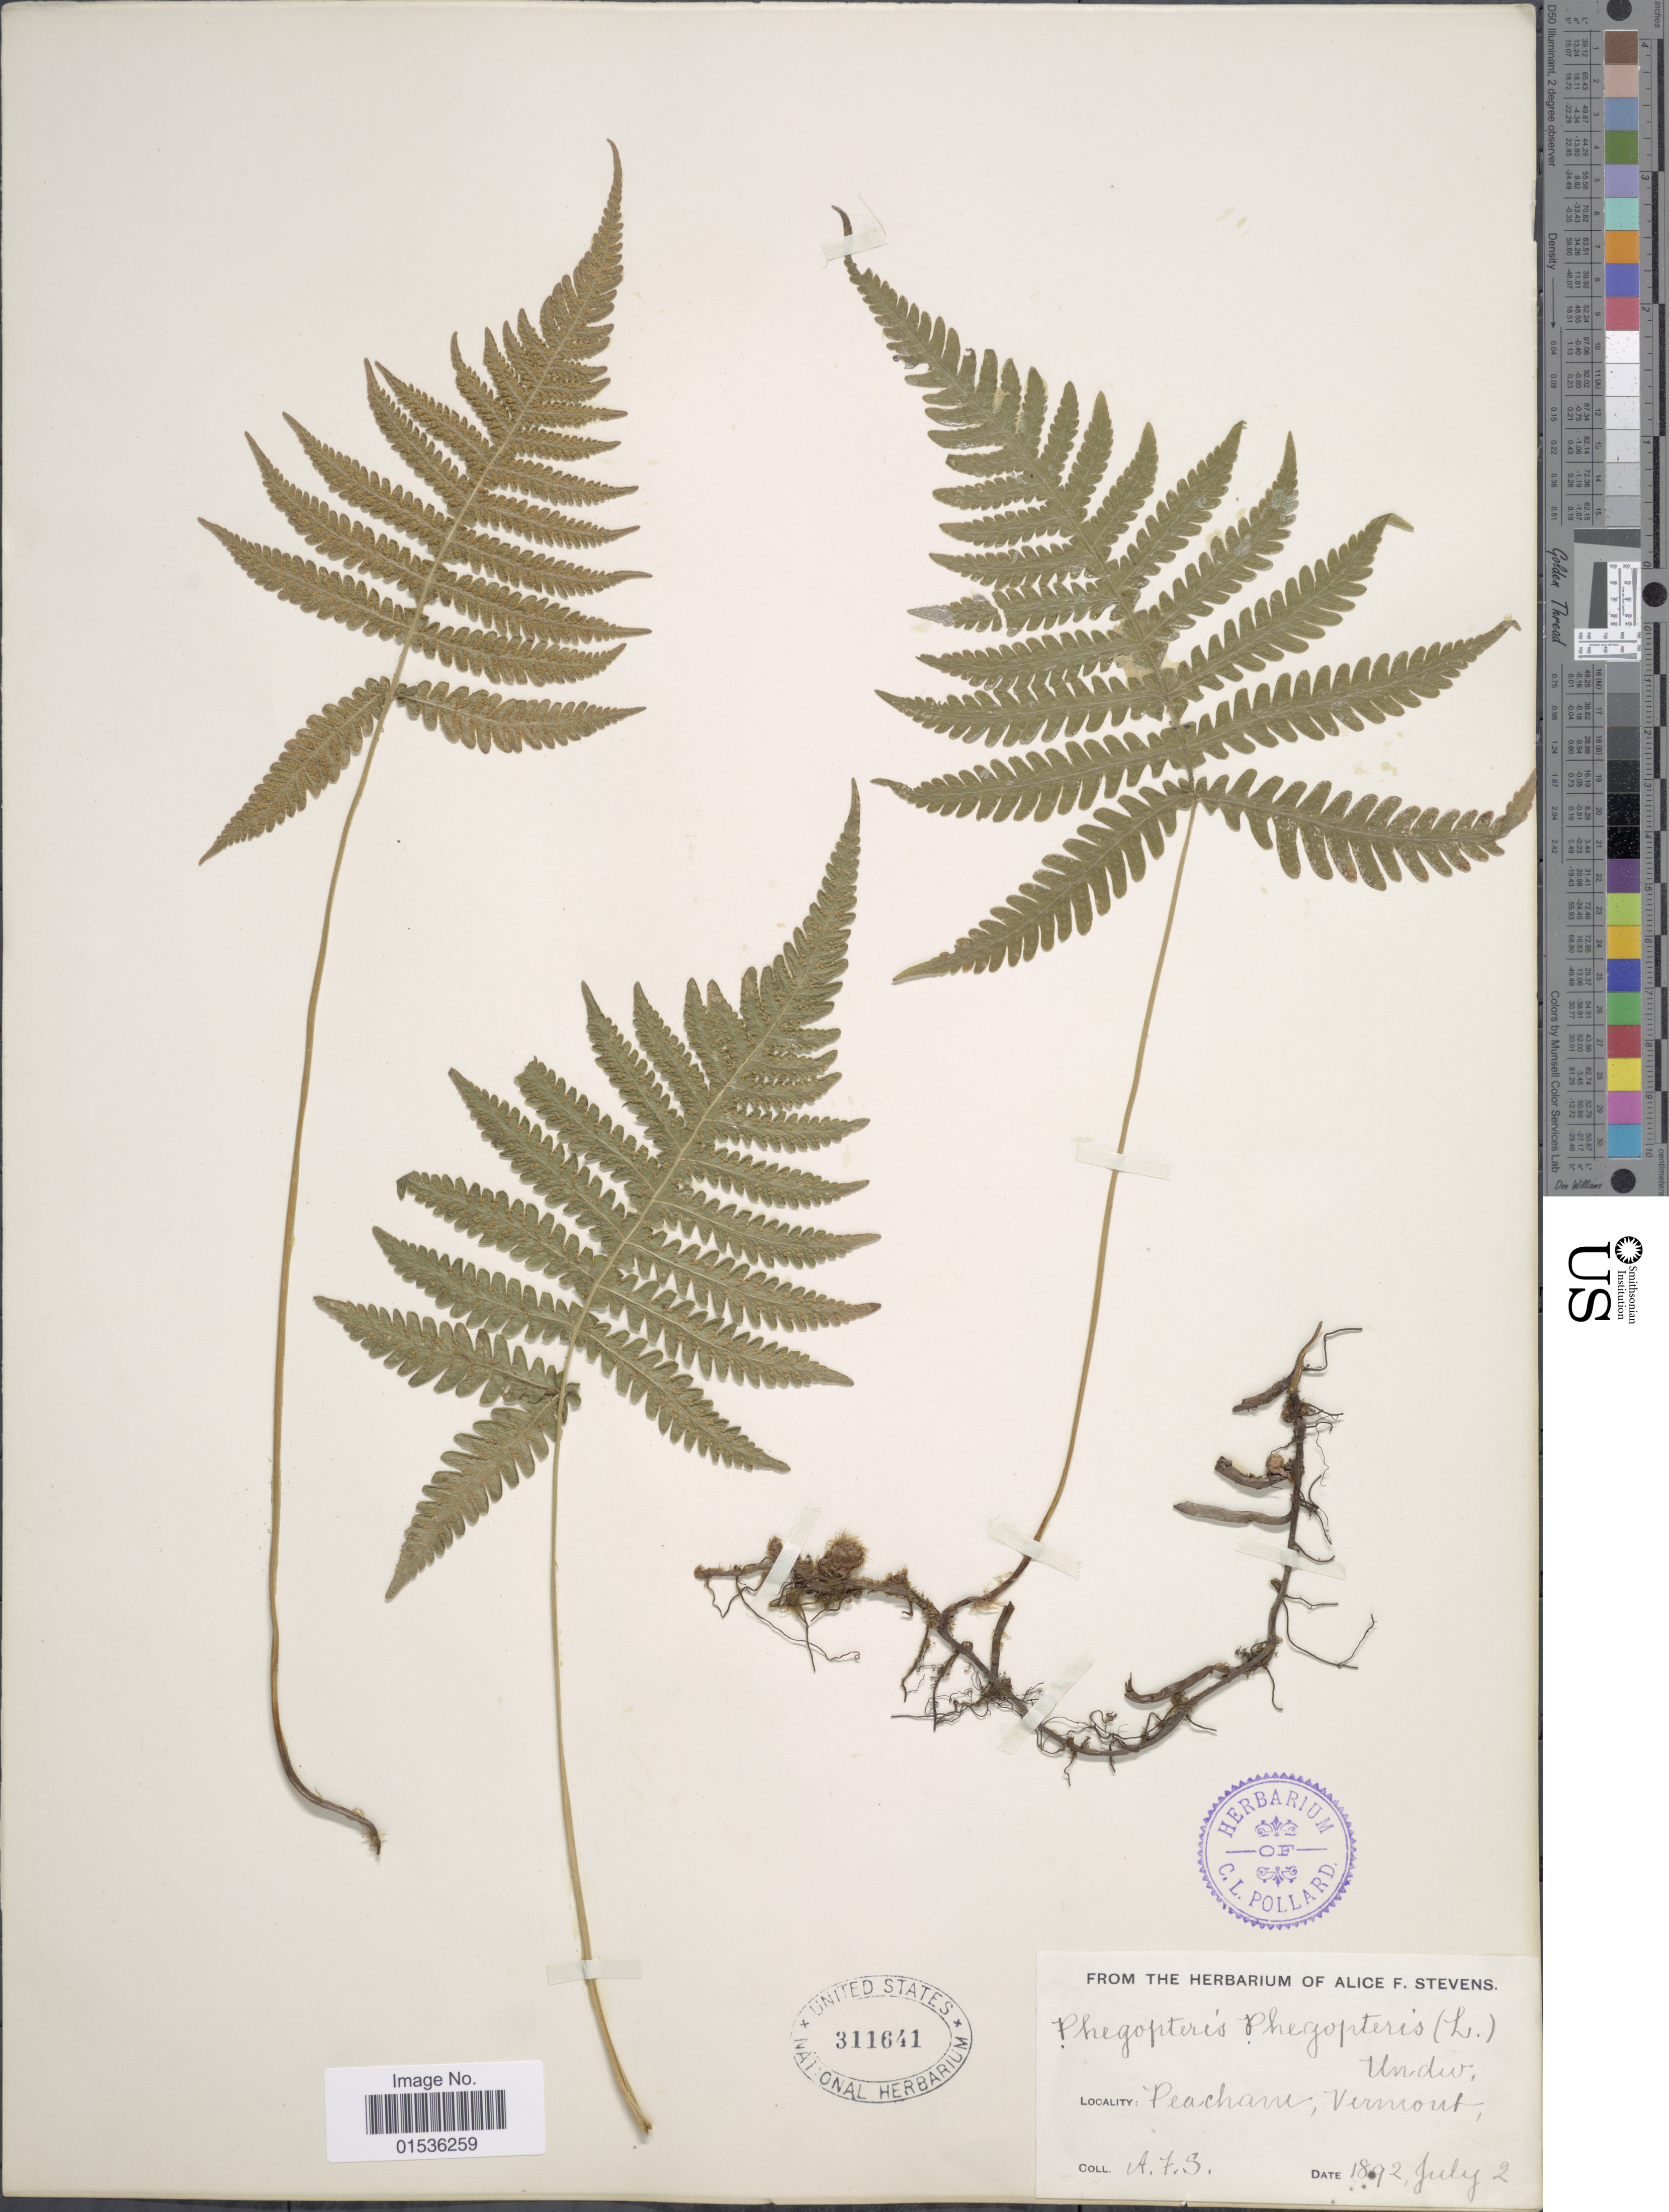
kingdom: Plantae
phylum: Tracheophyta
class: Polypodiopsida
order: Polypodiales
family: Thelypteridaceae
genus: Phegopteris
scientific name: Phegopteris connectilis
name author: (Michx.) Watt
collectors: A. Stevens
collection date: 1892-07-02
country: United States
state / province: Vermont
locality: Peacharu, Vermont.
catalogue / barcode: US 311641